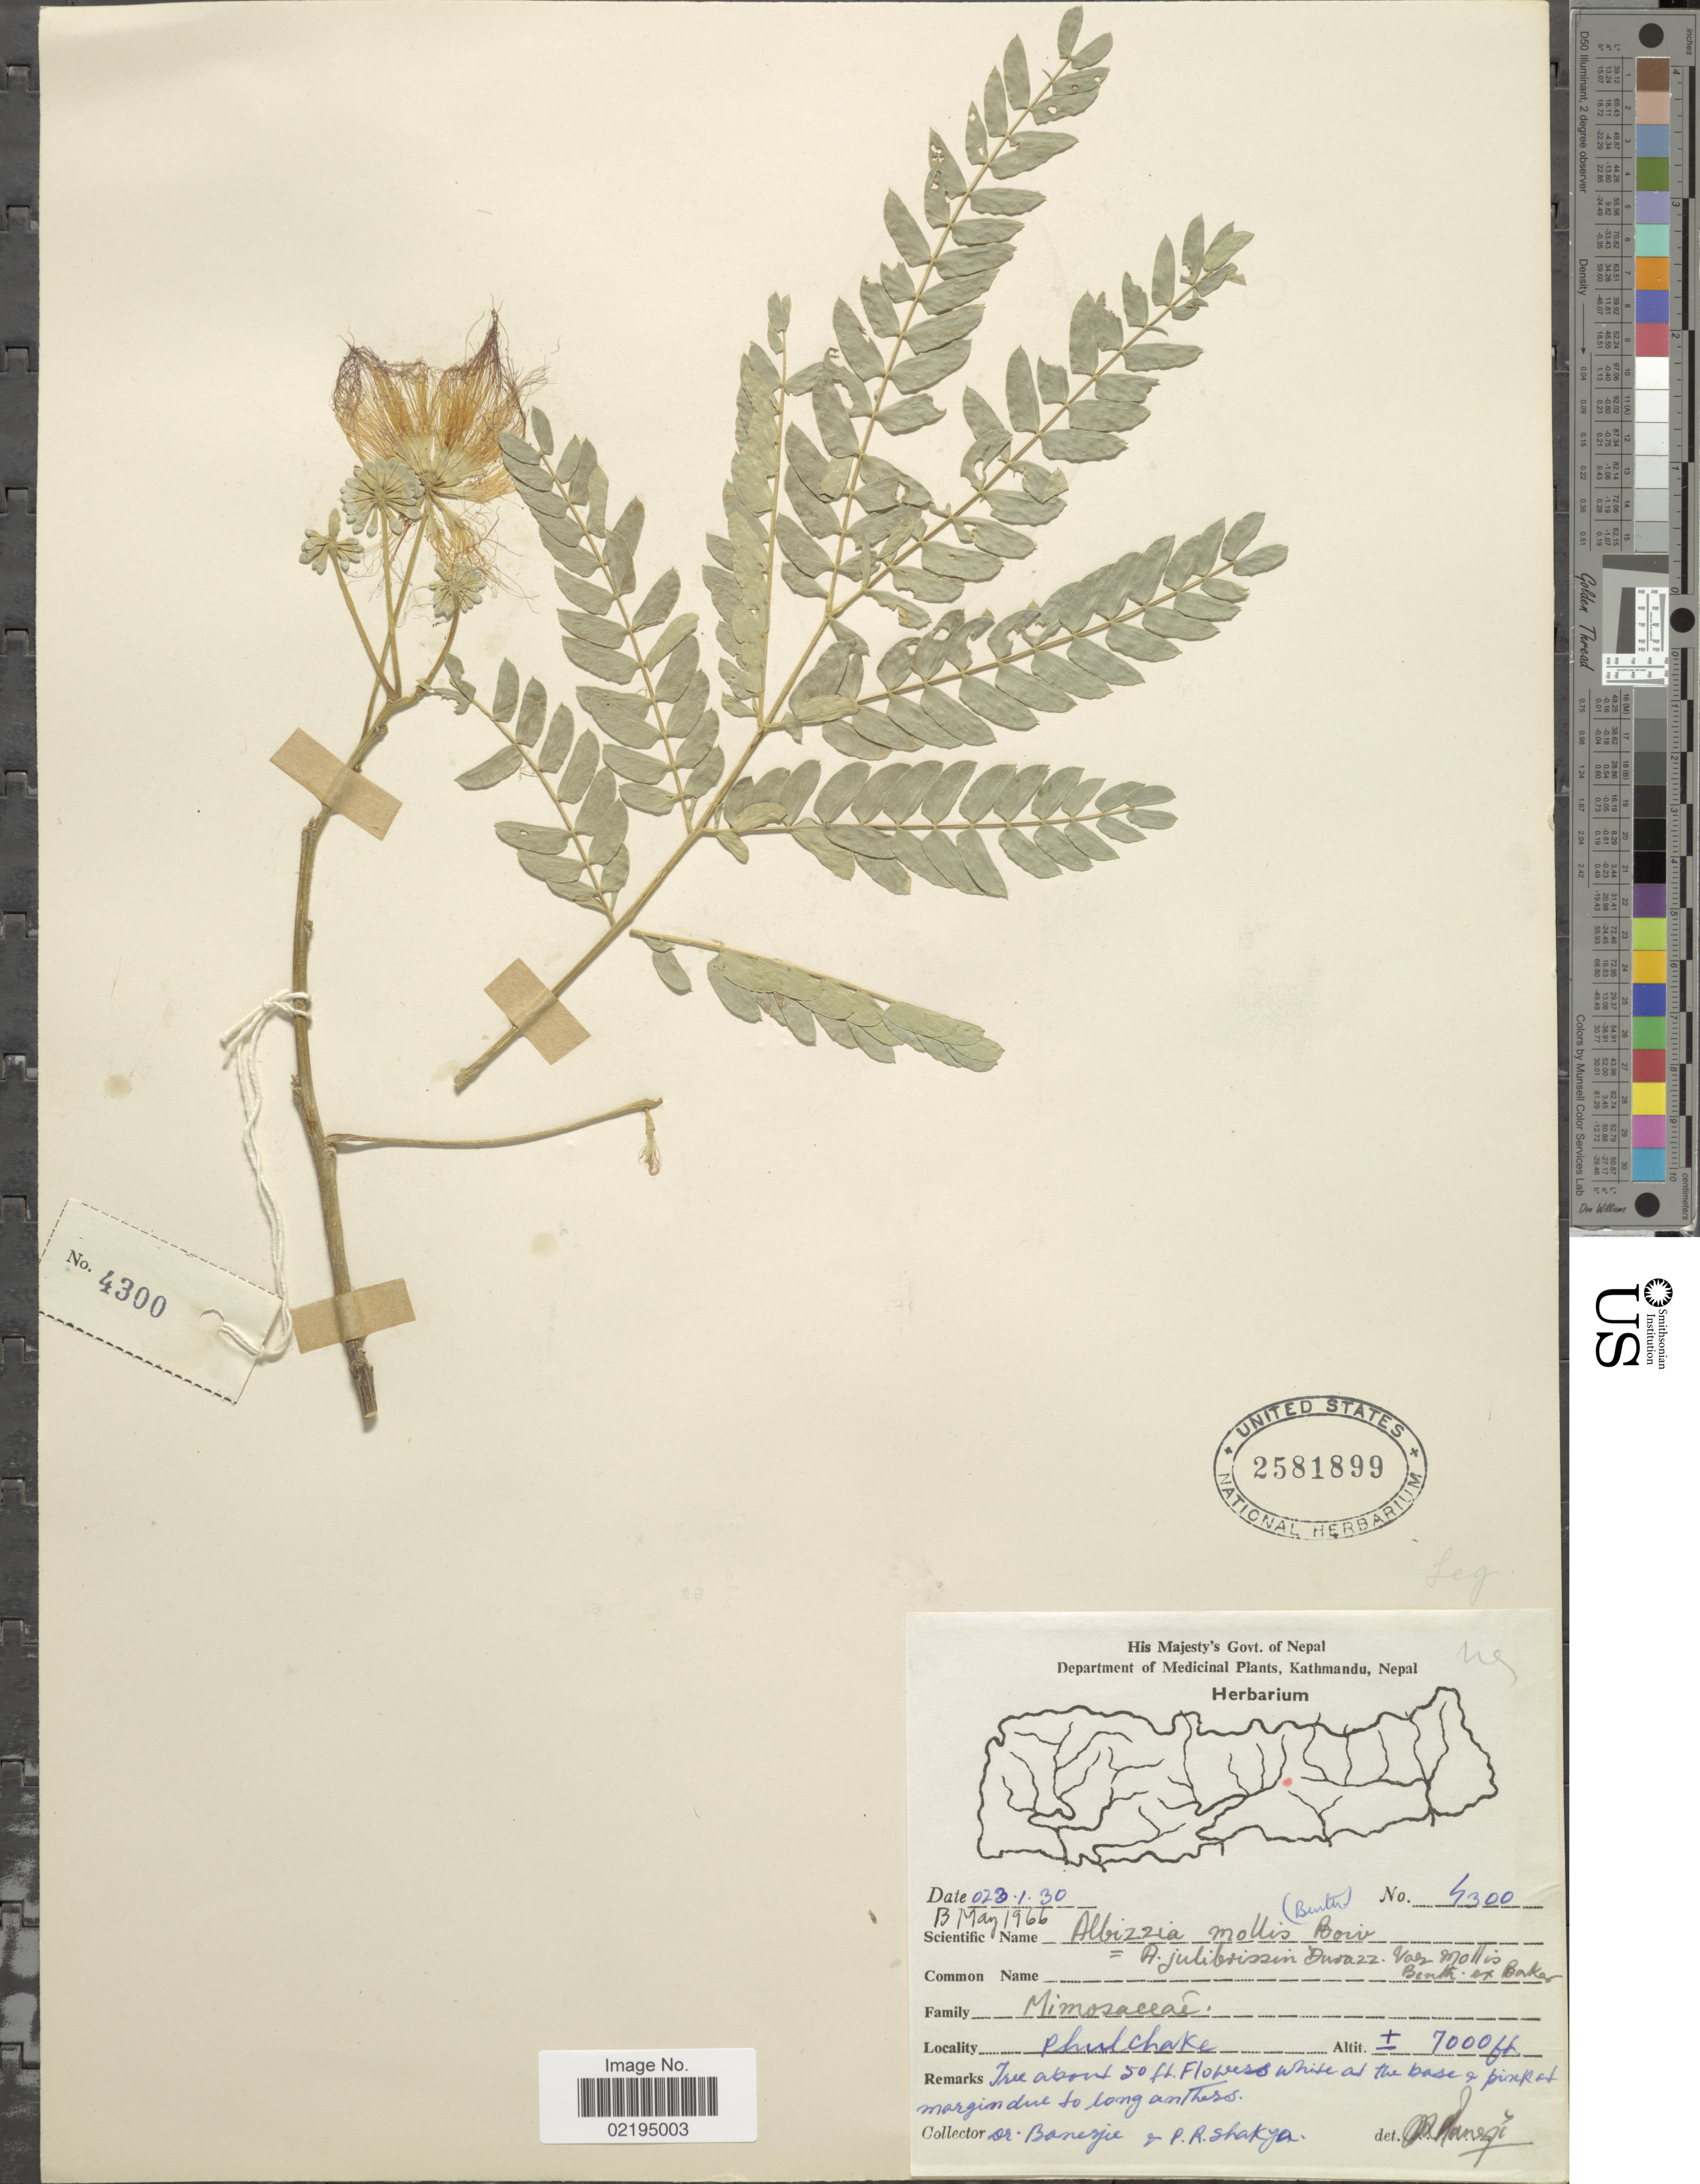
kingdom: Plantae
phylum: Tracheophyta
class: Magnoliopsida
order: Fabales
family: Fabaceae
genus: Albizia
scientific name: Albizia mollis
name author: (Wall.) Boivin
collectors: -. Banerji & P. Shakya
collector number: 4300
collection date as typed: Transcribed d/m/y: 23/1/30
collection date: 1966-05-13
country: Nepal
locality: Phulchake. [interpreted]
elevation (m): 2134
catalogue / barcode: US 2581899